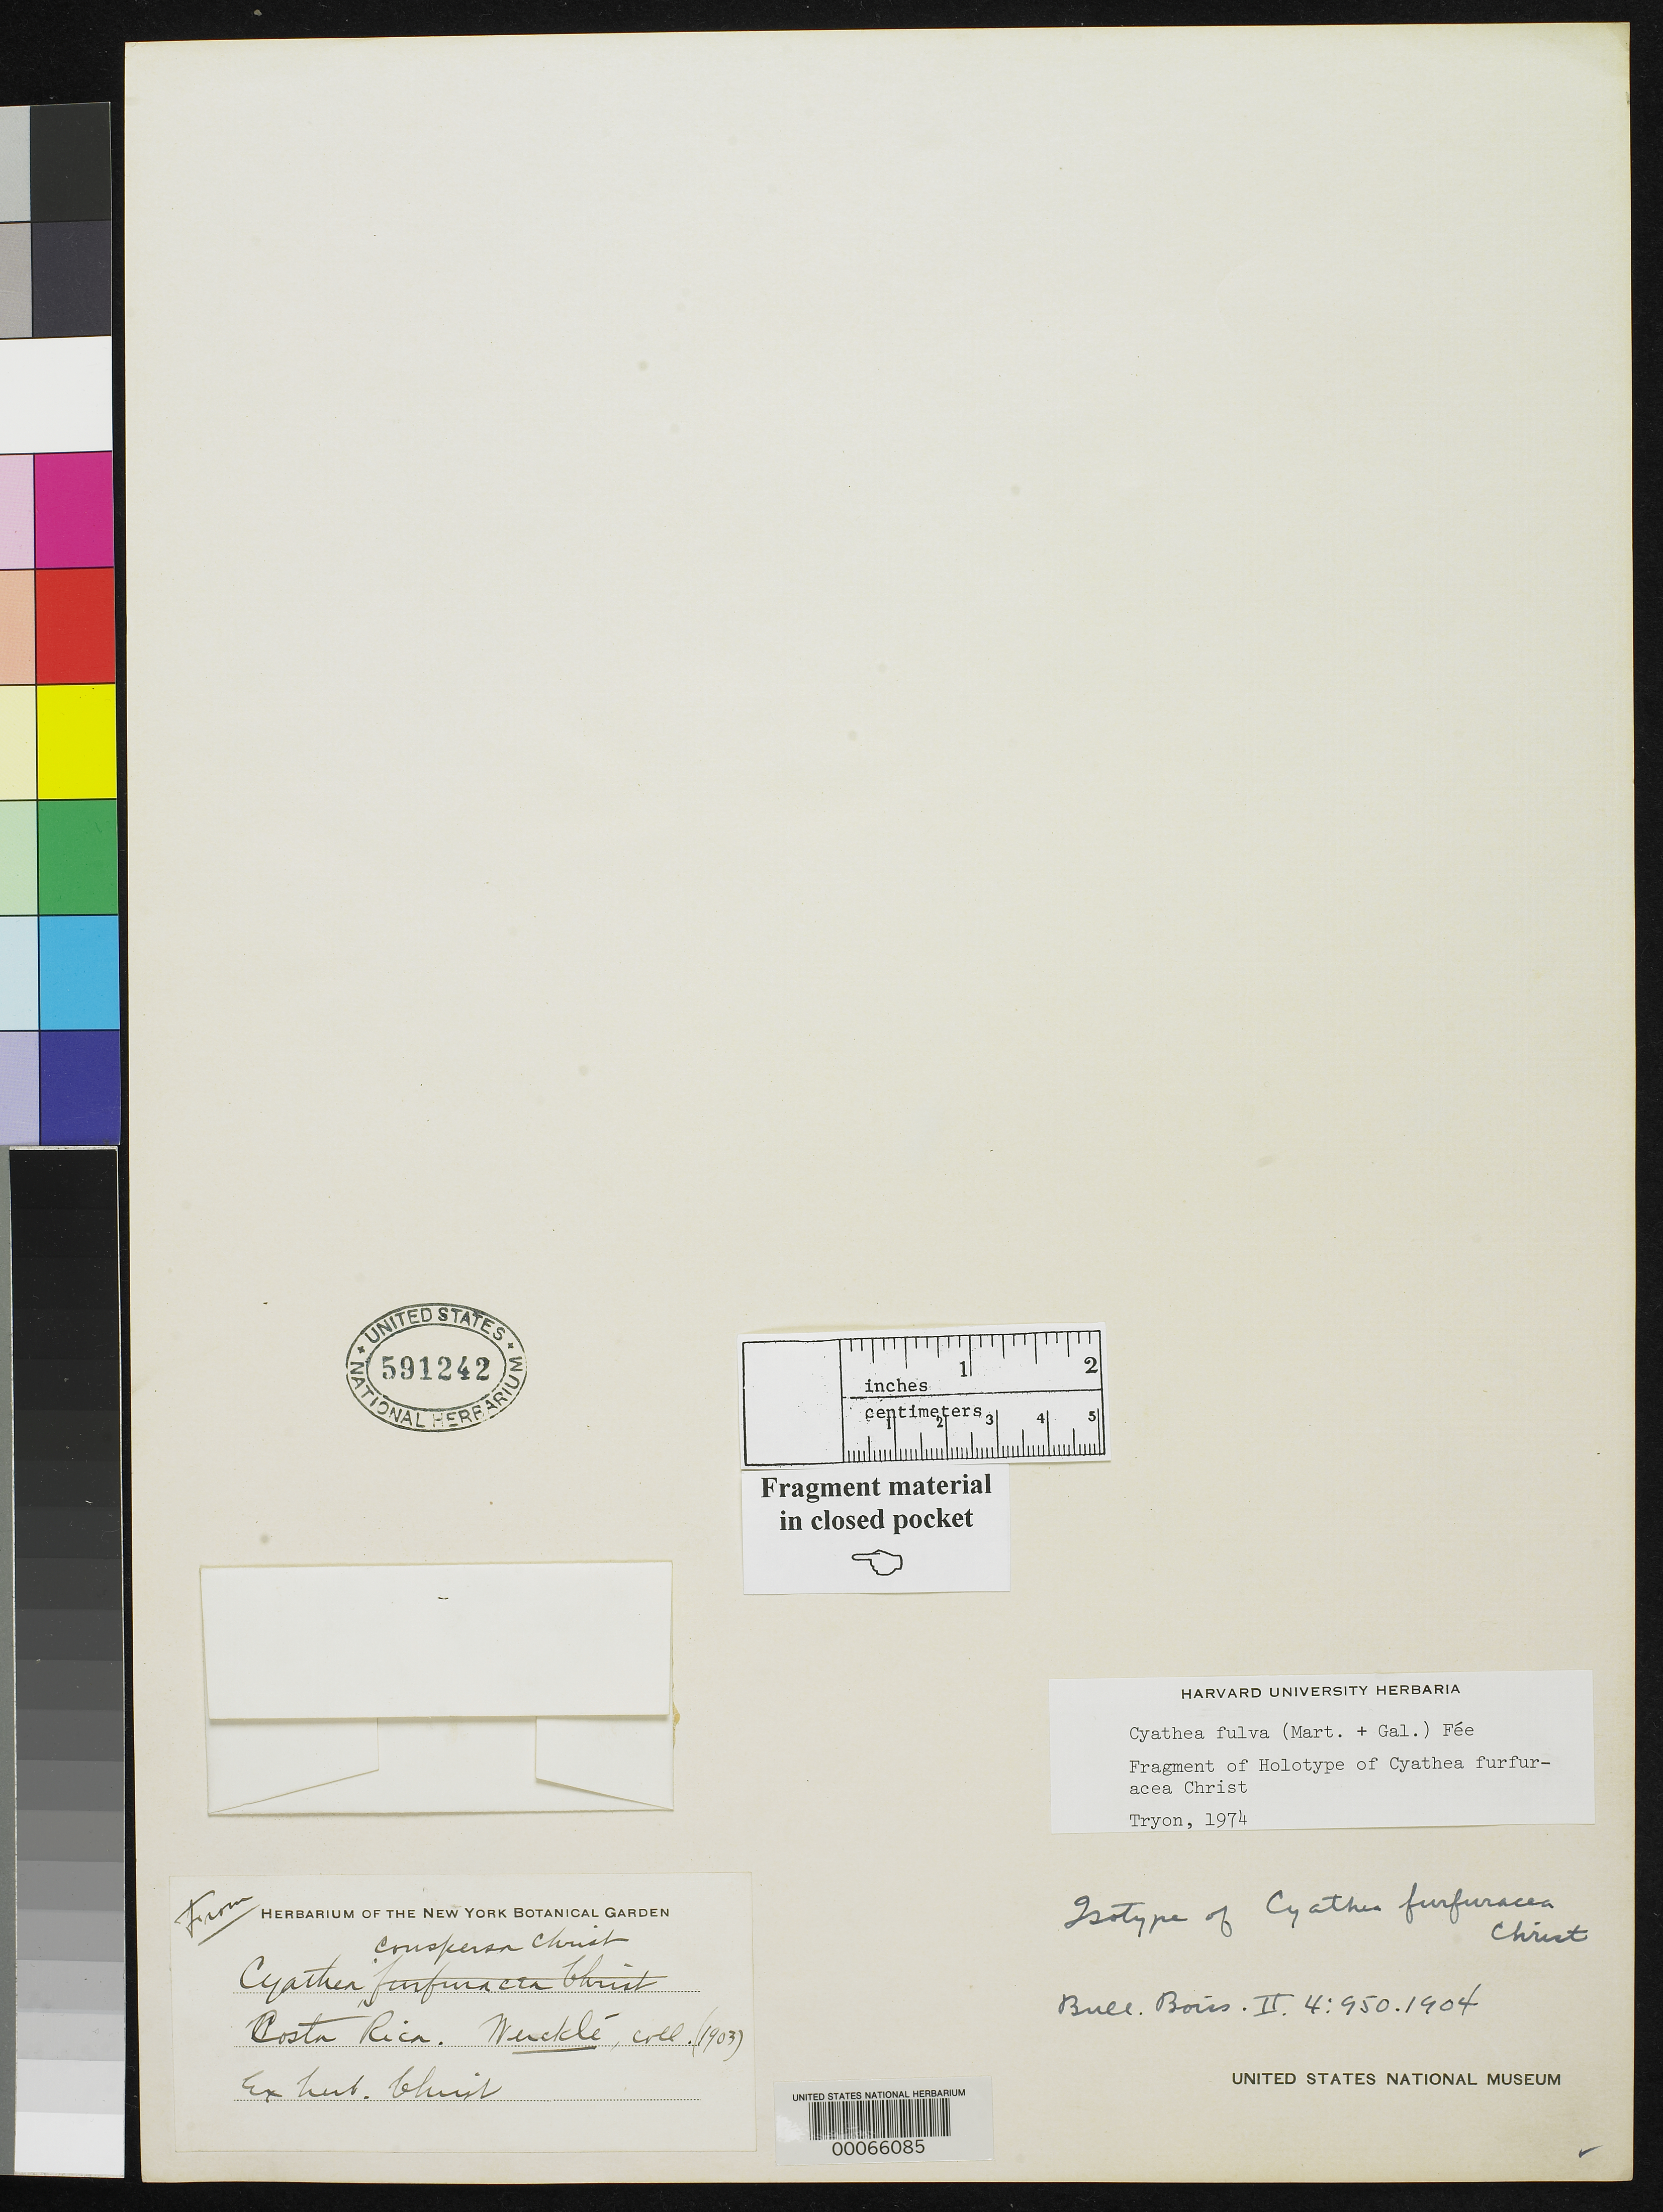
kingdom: Plantae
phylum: Tracheophyta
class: Polypodiopsida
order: Cyatheales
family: Cyatheaceae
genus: Cyathea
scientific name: Cyathea furfuracea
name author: Christ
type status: Type Collection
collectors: C. C Wercklé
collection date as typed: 1903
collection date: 1903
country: Costa Rica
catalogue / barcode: US 591242